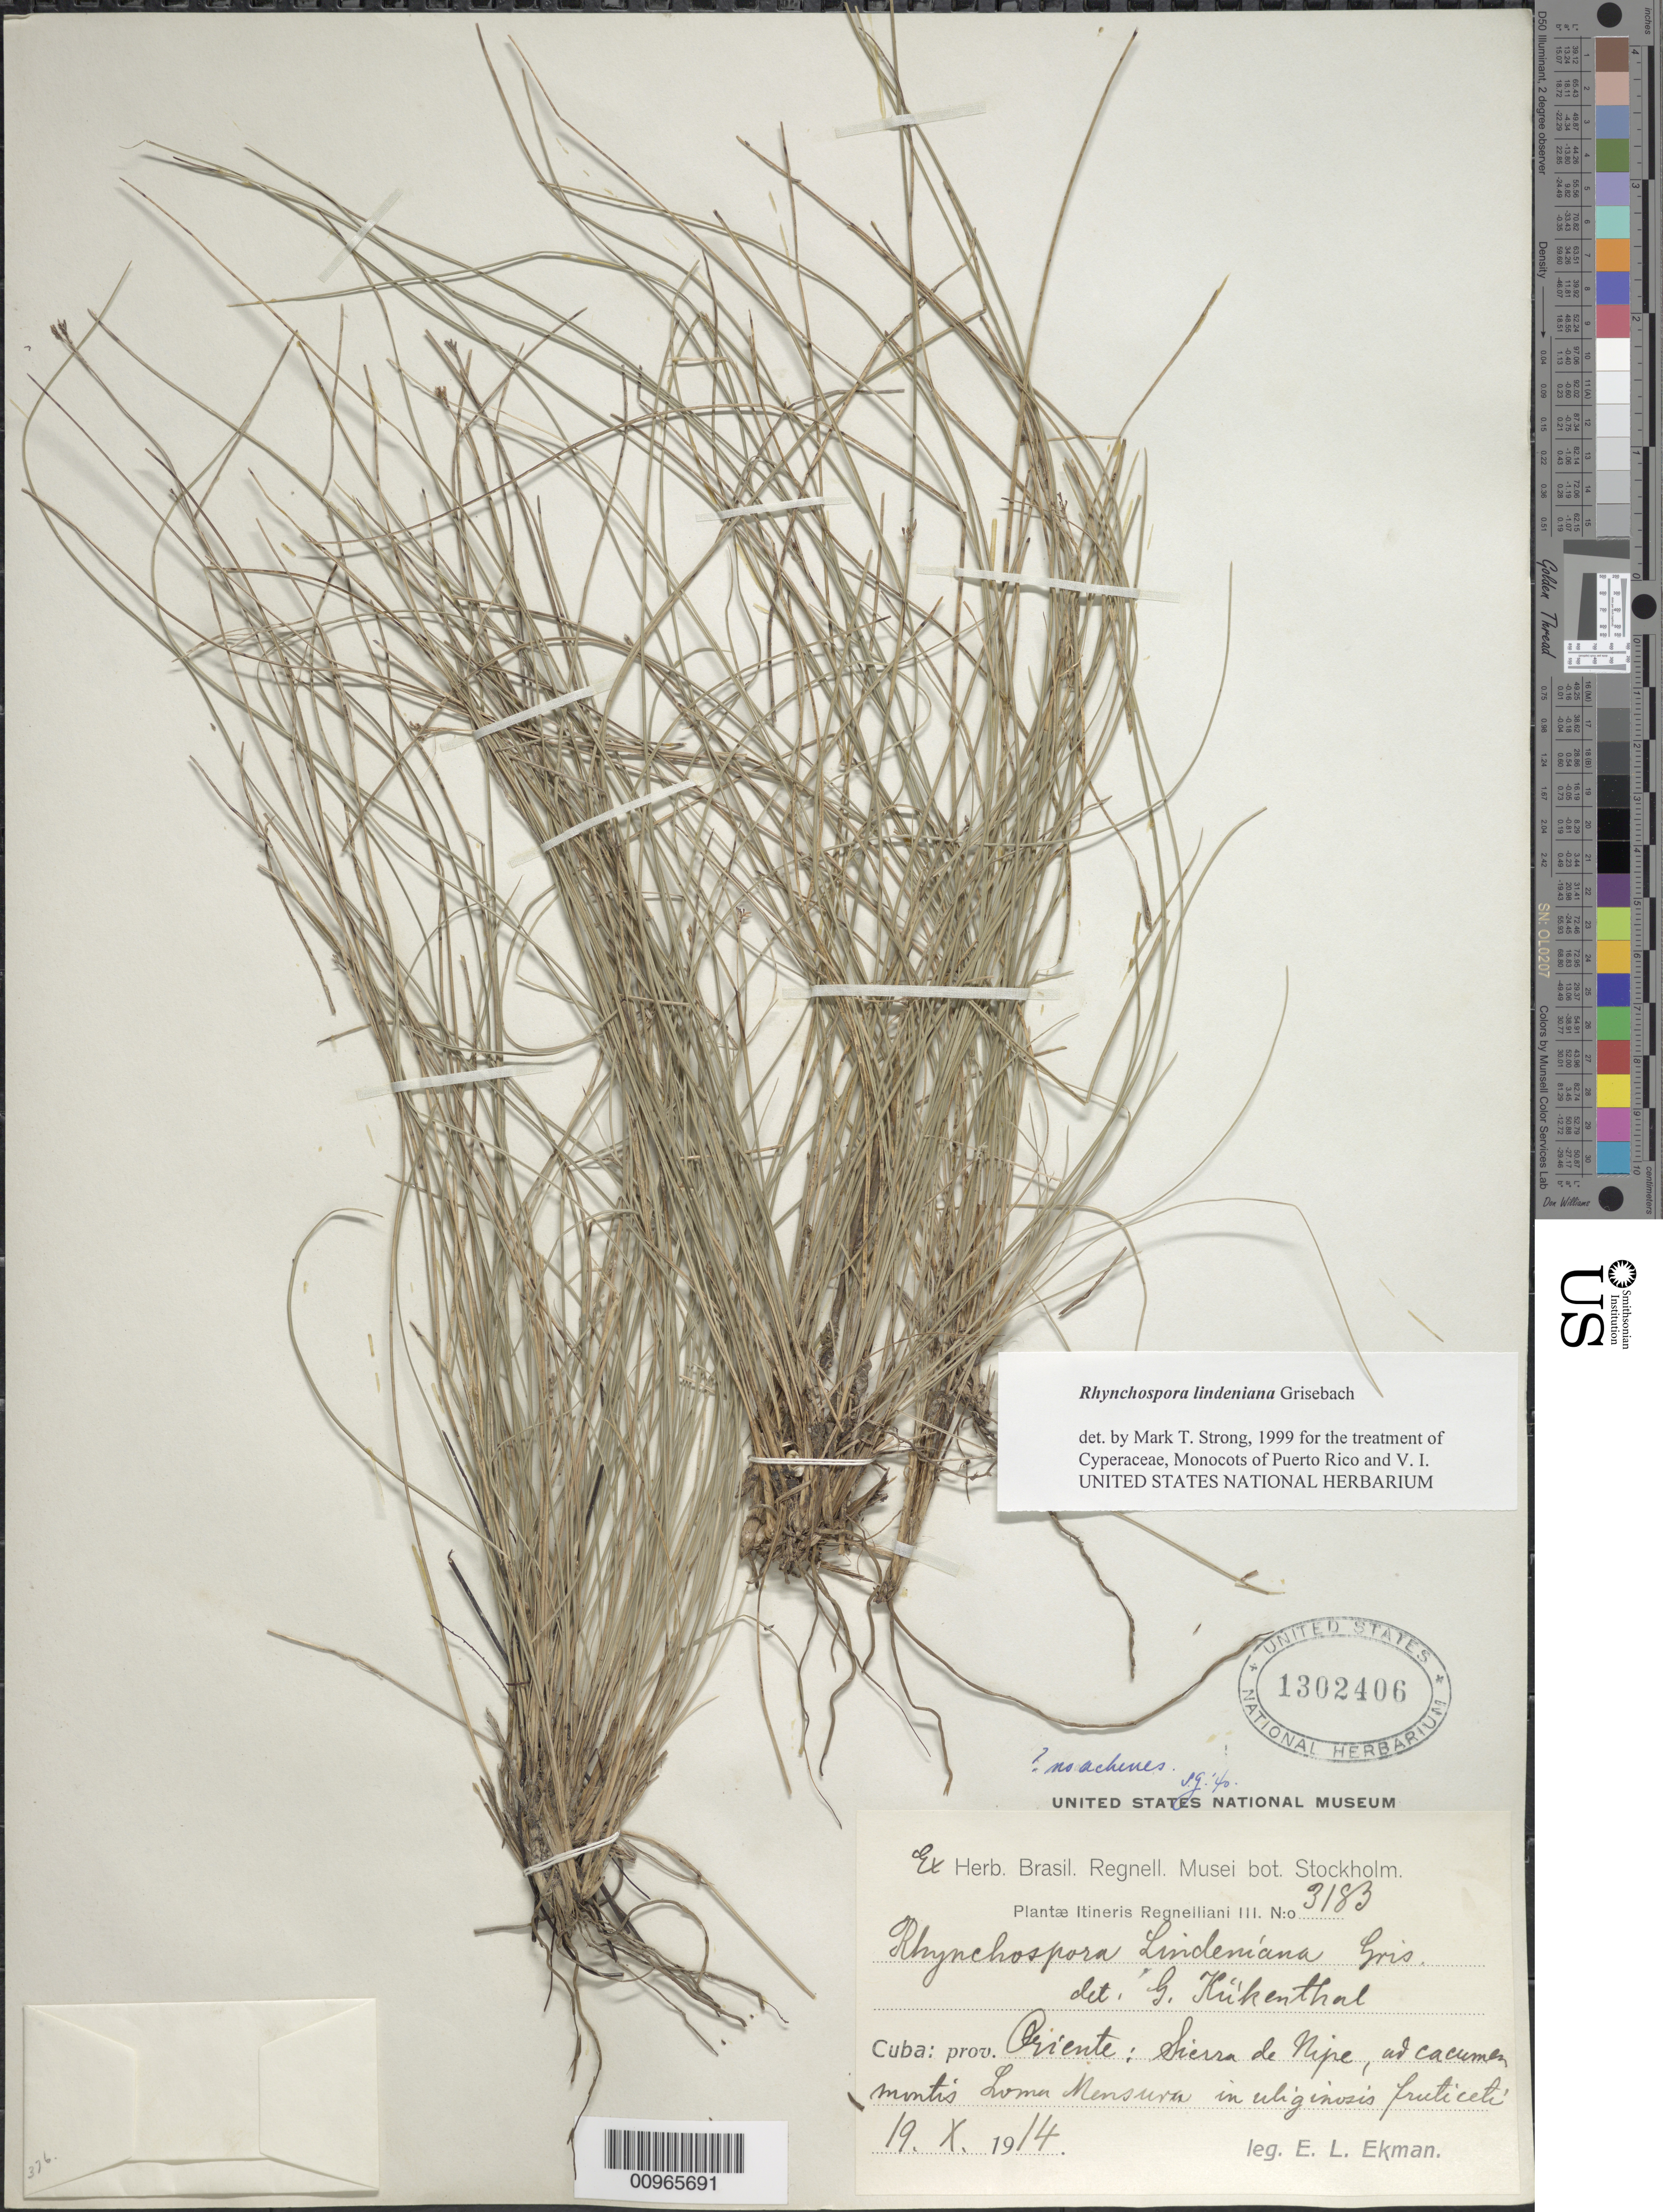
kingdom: Plantae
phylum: Tracheophyta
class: Liliopsida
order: Poales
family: Cyperaceae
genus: Rhynchospora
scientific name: Rhynchospora lindeniana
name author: Griseb.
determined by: Strong, M. T., (US), Smithsonian Institution - National Museum of Natural History (UNITED STATES)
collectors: E. L. Ekman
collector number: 3183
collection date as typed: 19 Oct 1914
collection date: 1914-10-19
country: Cuba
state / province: Holguín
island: Cuba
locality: Sierra de Nipe, ad "cacumen" montis Loma Mensura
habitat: In "uliginosis fruticeti"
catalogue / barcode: US 1302406